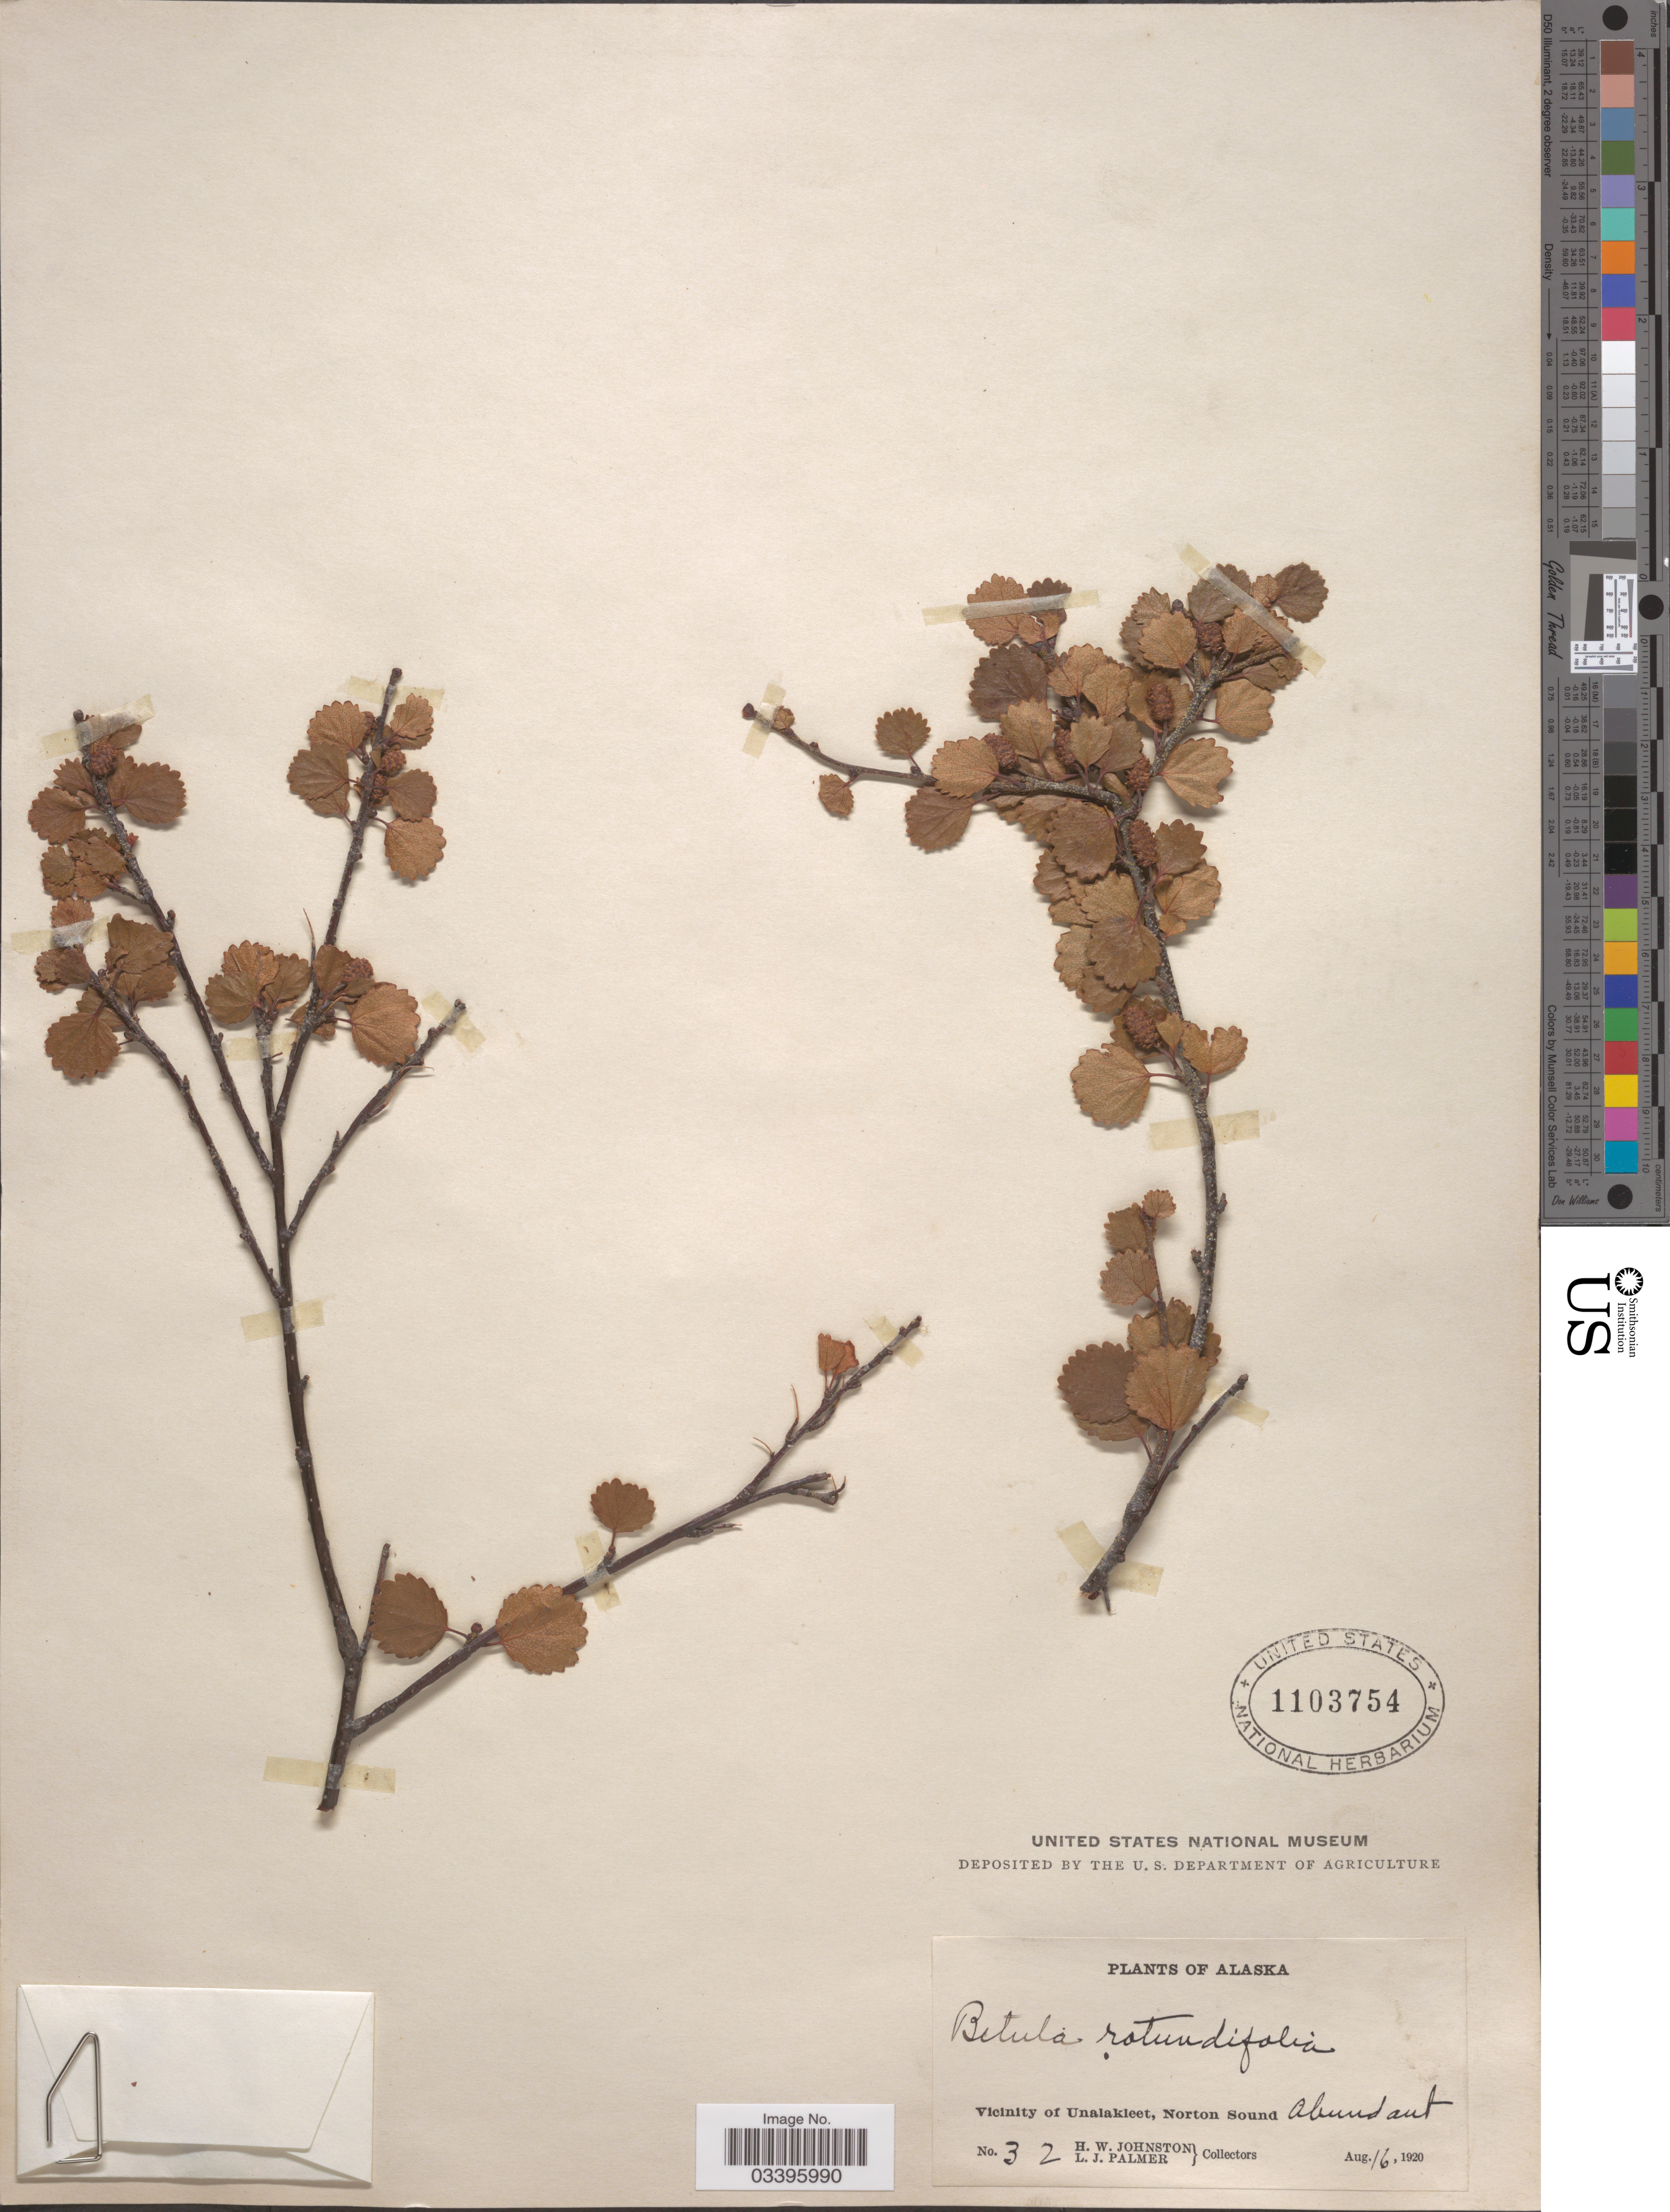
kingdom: Plantae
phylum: Tracheophyta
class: Magnoliopsida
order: Fagales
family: Betulaceae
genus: Betula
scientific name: Betula nana subsp. exilis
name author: L.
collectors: H. W. Johnston & L. J. Palmer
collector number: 32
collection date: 1920-08-16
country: United States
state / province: Alaska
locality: Vicinity of Unalakleet, Norton Sound.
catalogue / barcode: US 1103754